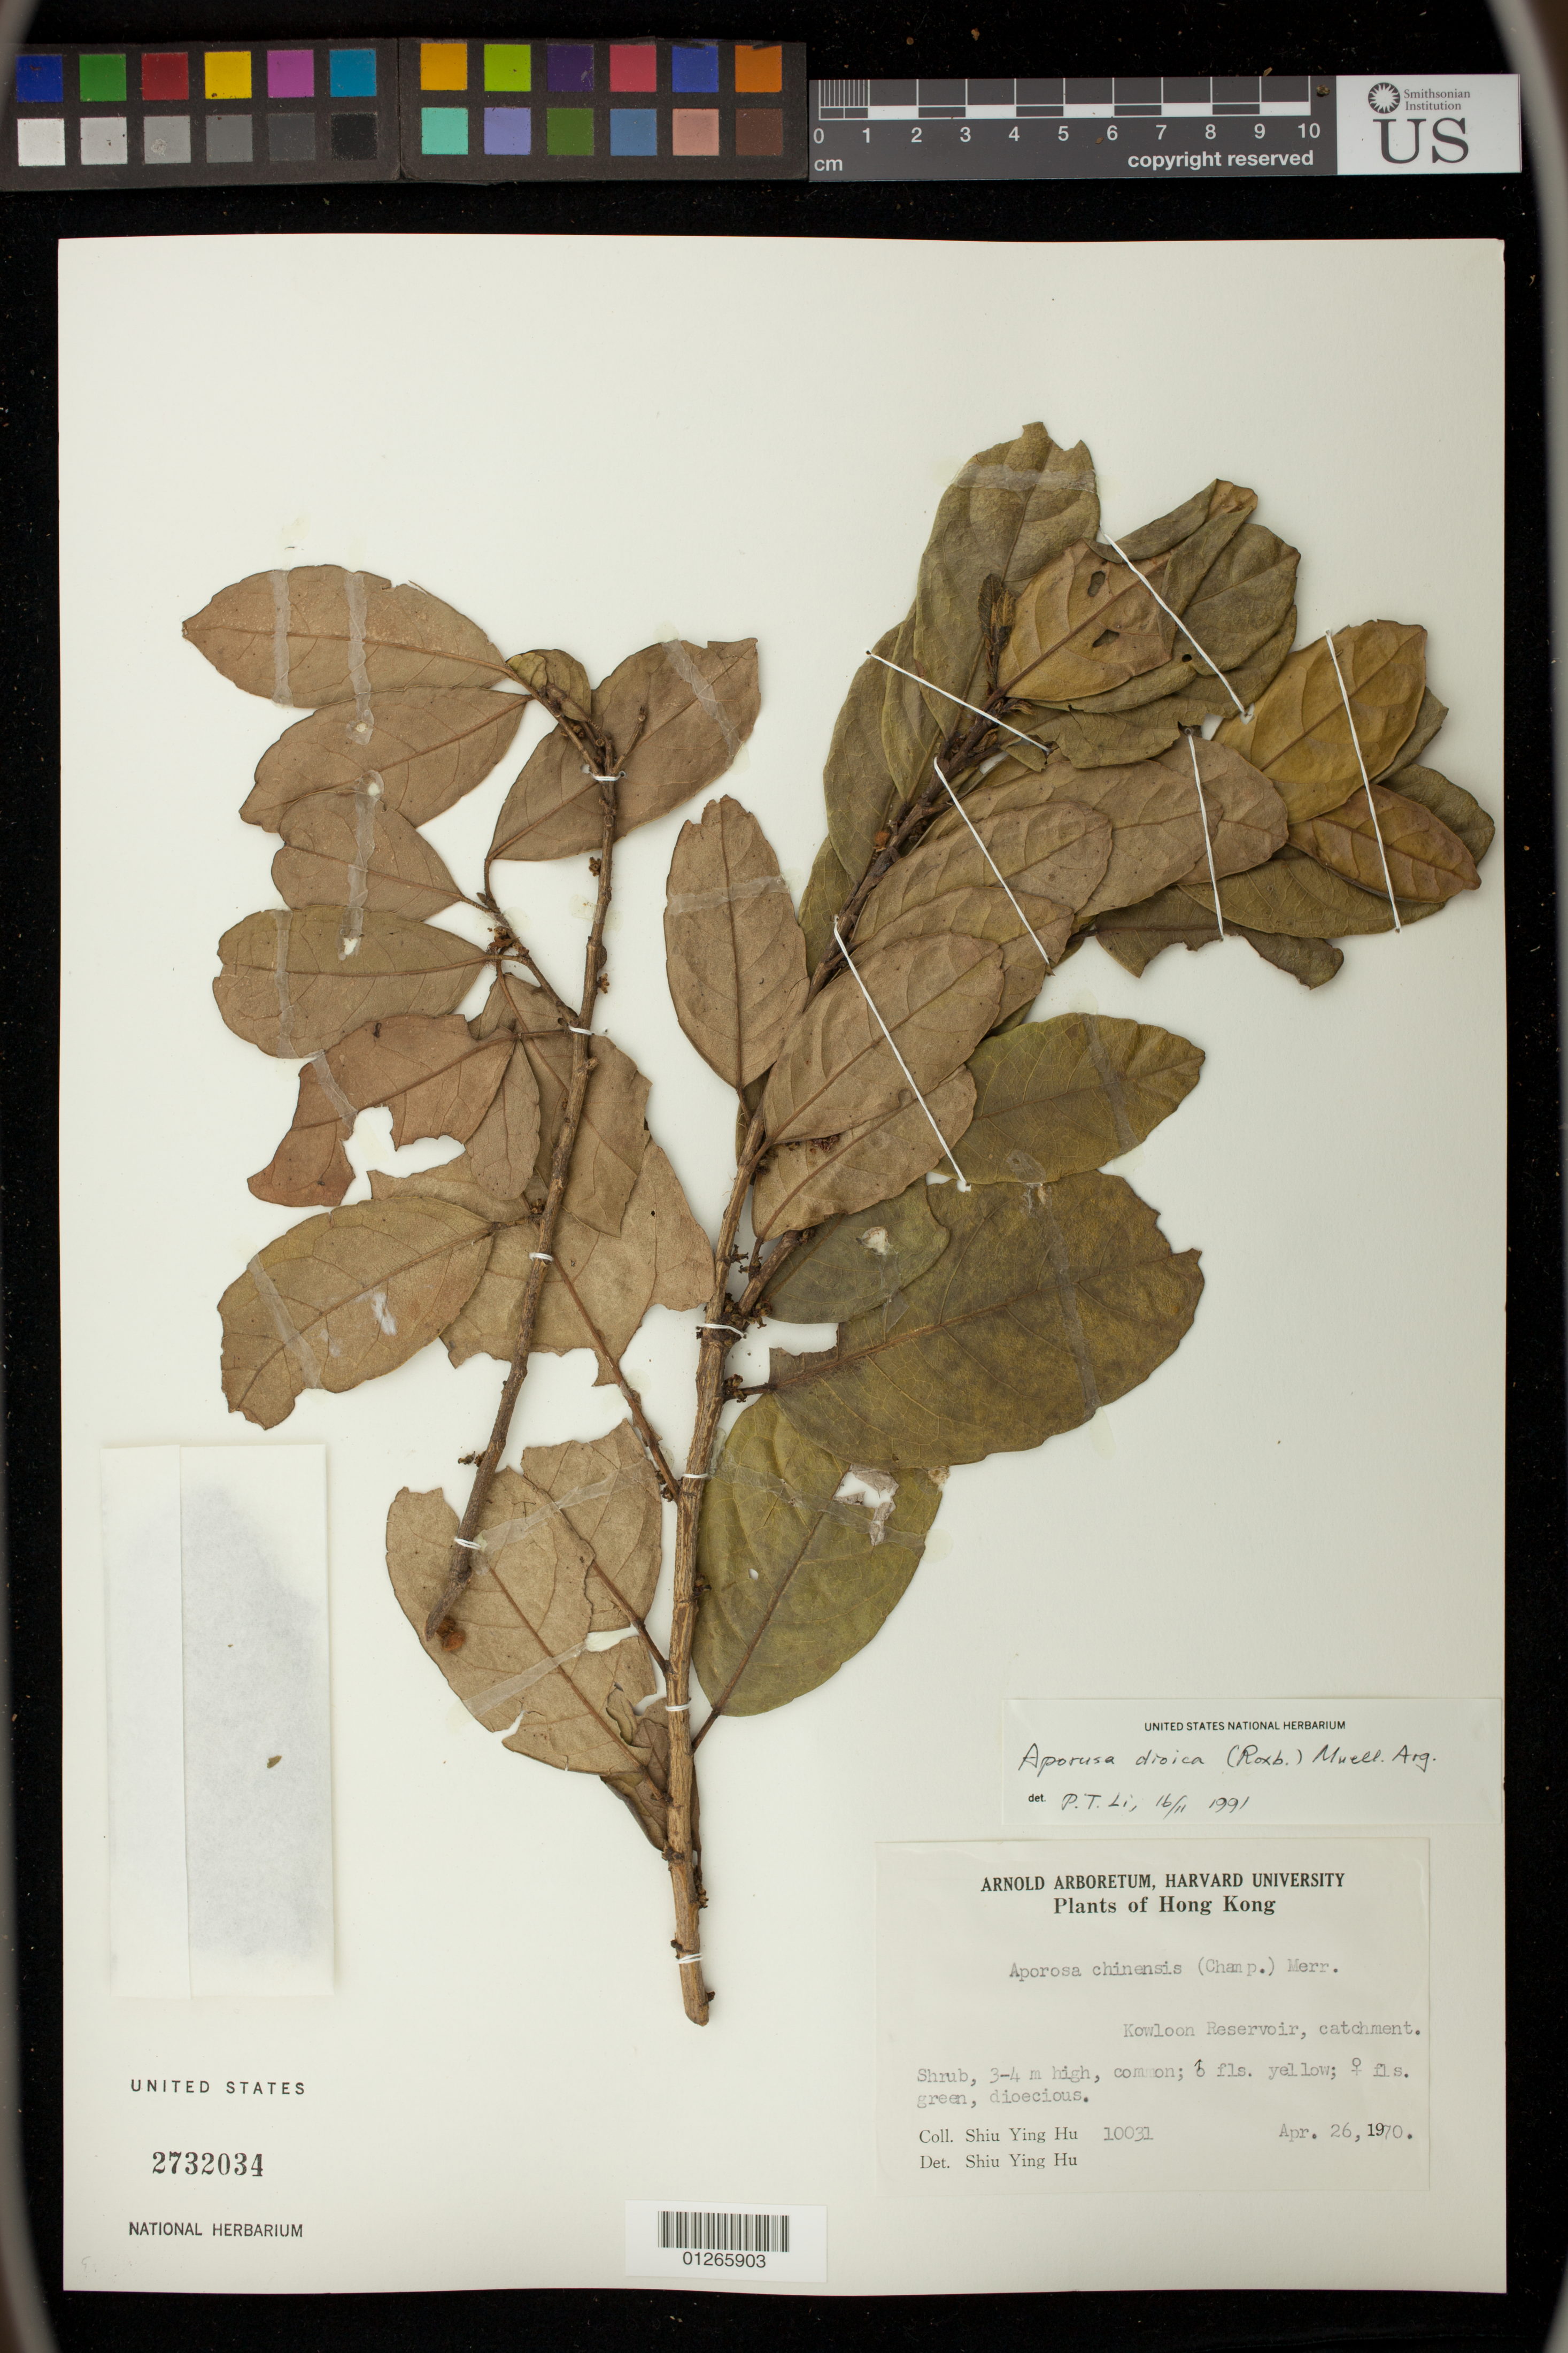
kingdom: Plantae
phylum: Tracheophyta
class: Magnoliopsida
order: Malpighiales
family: Phyllanthaceae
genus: Aporosa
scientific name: Aporosa octandra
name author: (Buch.-Ham. & D. Don) Vickery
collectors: Y. Shiu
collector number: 10031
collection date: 1970-04-26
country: China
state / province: Hong Kong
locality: Kowloon Reservoir, catchment.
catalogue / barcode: US 2732034